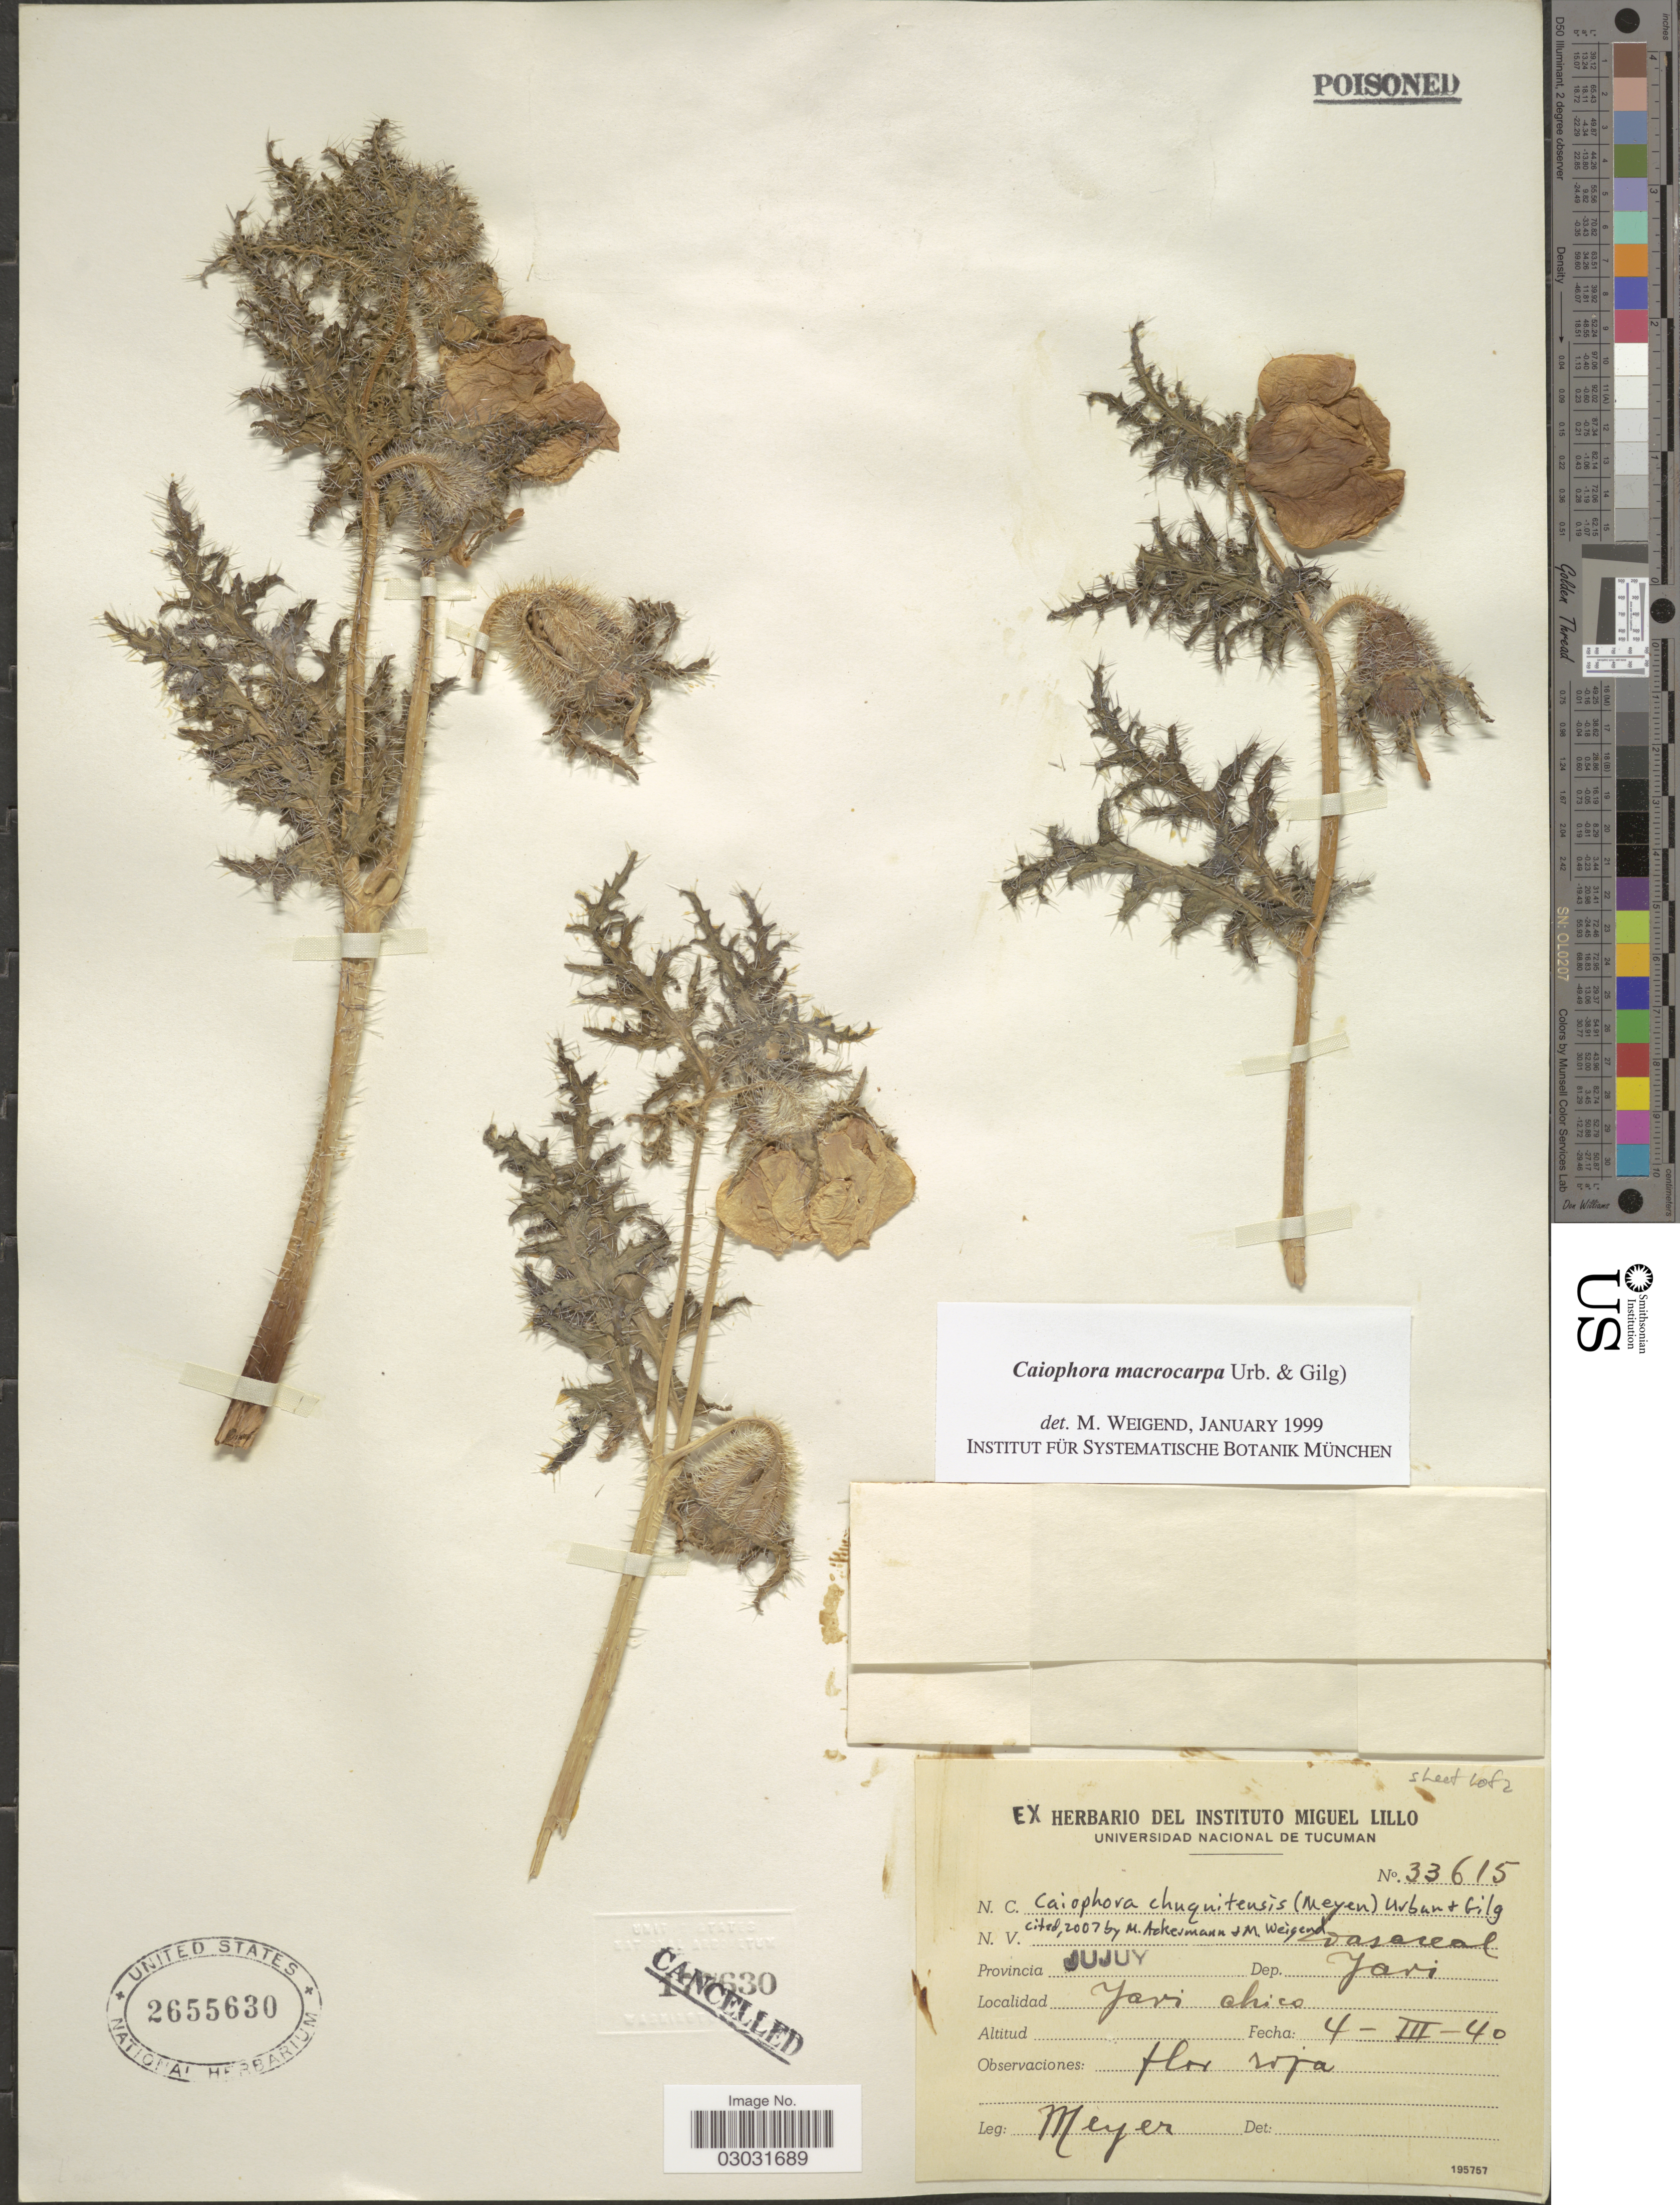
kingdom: Plantae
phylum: Tracheophyta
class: Magnoliopsida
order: Cornales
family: Loasaceae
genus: Caiophora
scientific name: Caiophora chuquitensis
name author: (Meyen) Urb. & Gilg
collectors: -- Meyer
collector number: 33615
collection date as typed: Transcribed d/m/y: 4/3/40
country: Argentina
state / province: Jujuy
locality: Dep. Jari, Jari Chico.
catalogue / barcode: US 2655630